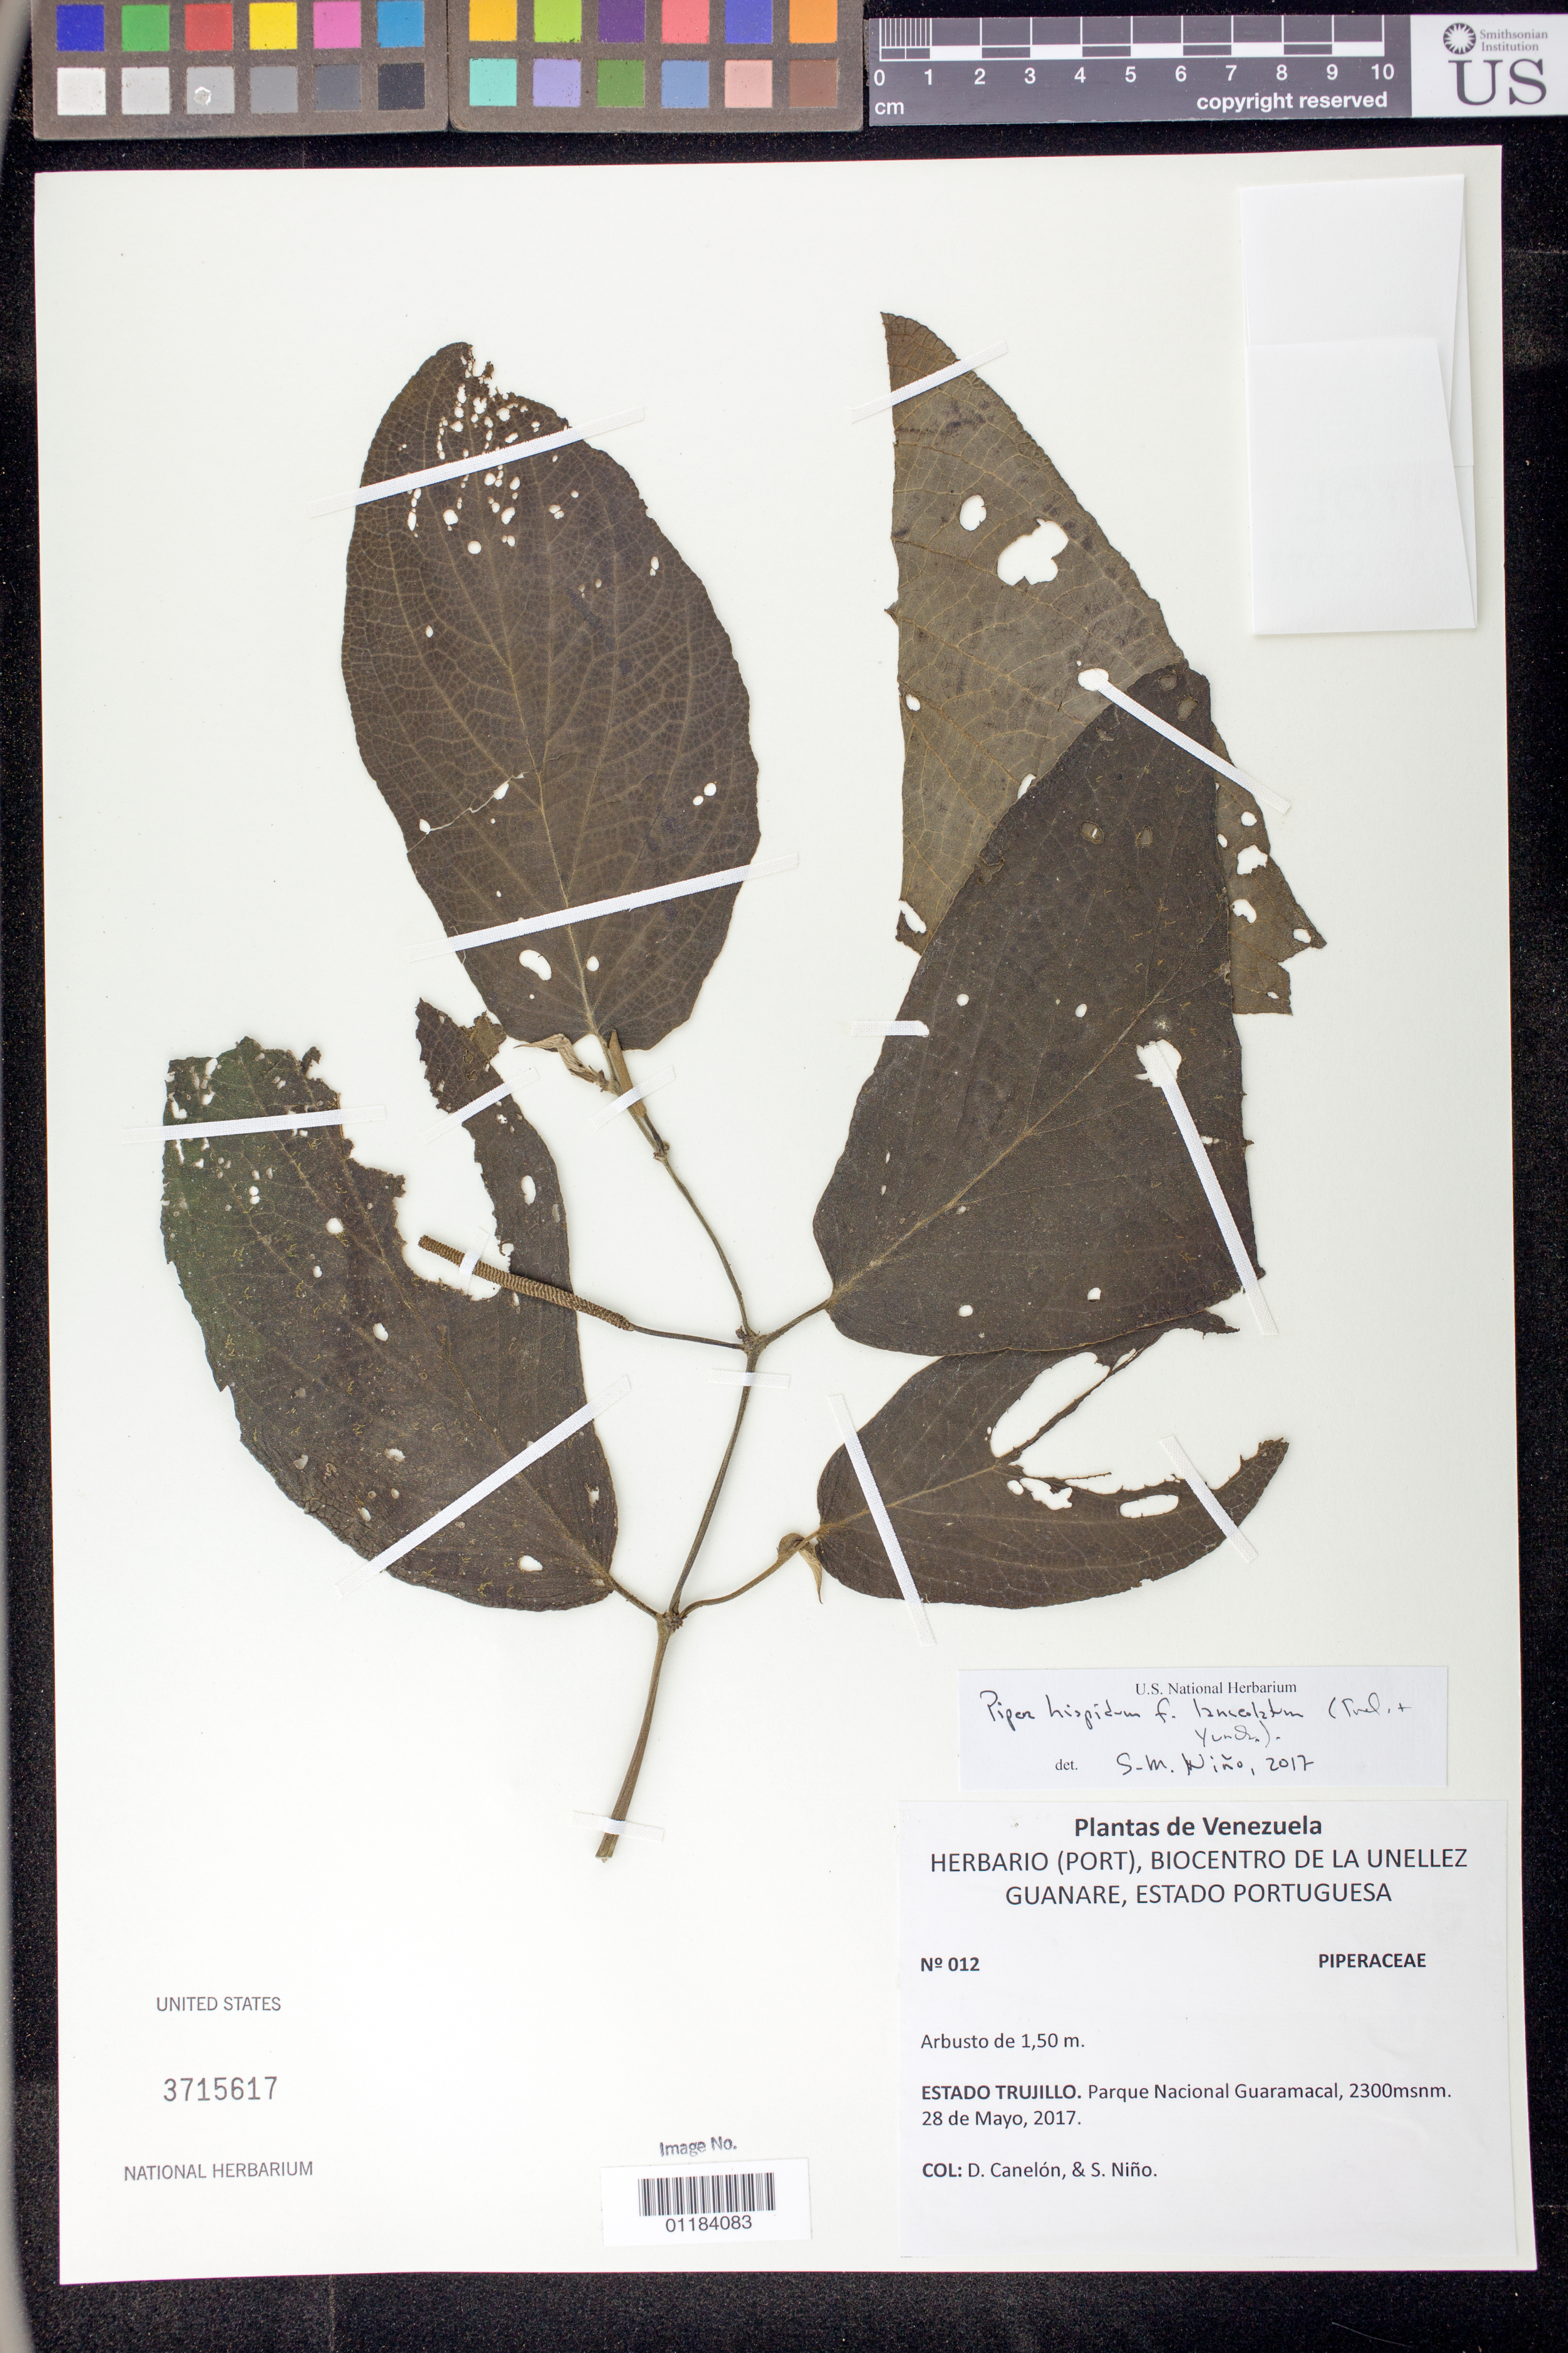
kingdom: Plantae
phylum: Tracheophyta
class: Magnoliopsida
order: Piperales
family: Piperaceae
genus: Piper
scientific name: Piper hispidum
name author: Sw.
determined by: Dorr, L. J., (BOT), Smithsonian Institution - National Museum of Natural History (UNITED STATES)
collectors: D. Canelón & S. M. Niño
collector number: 12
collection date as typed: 28 de Mayo, 2017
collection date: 2017-05-28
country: Venezuela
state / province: Trujillo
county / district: Boconó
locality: Parque Nacional Guaramacal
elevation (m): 2300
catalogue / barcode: US 3715617